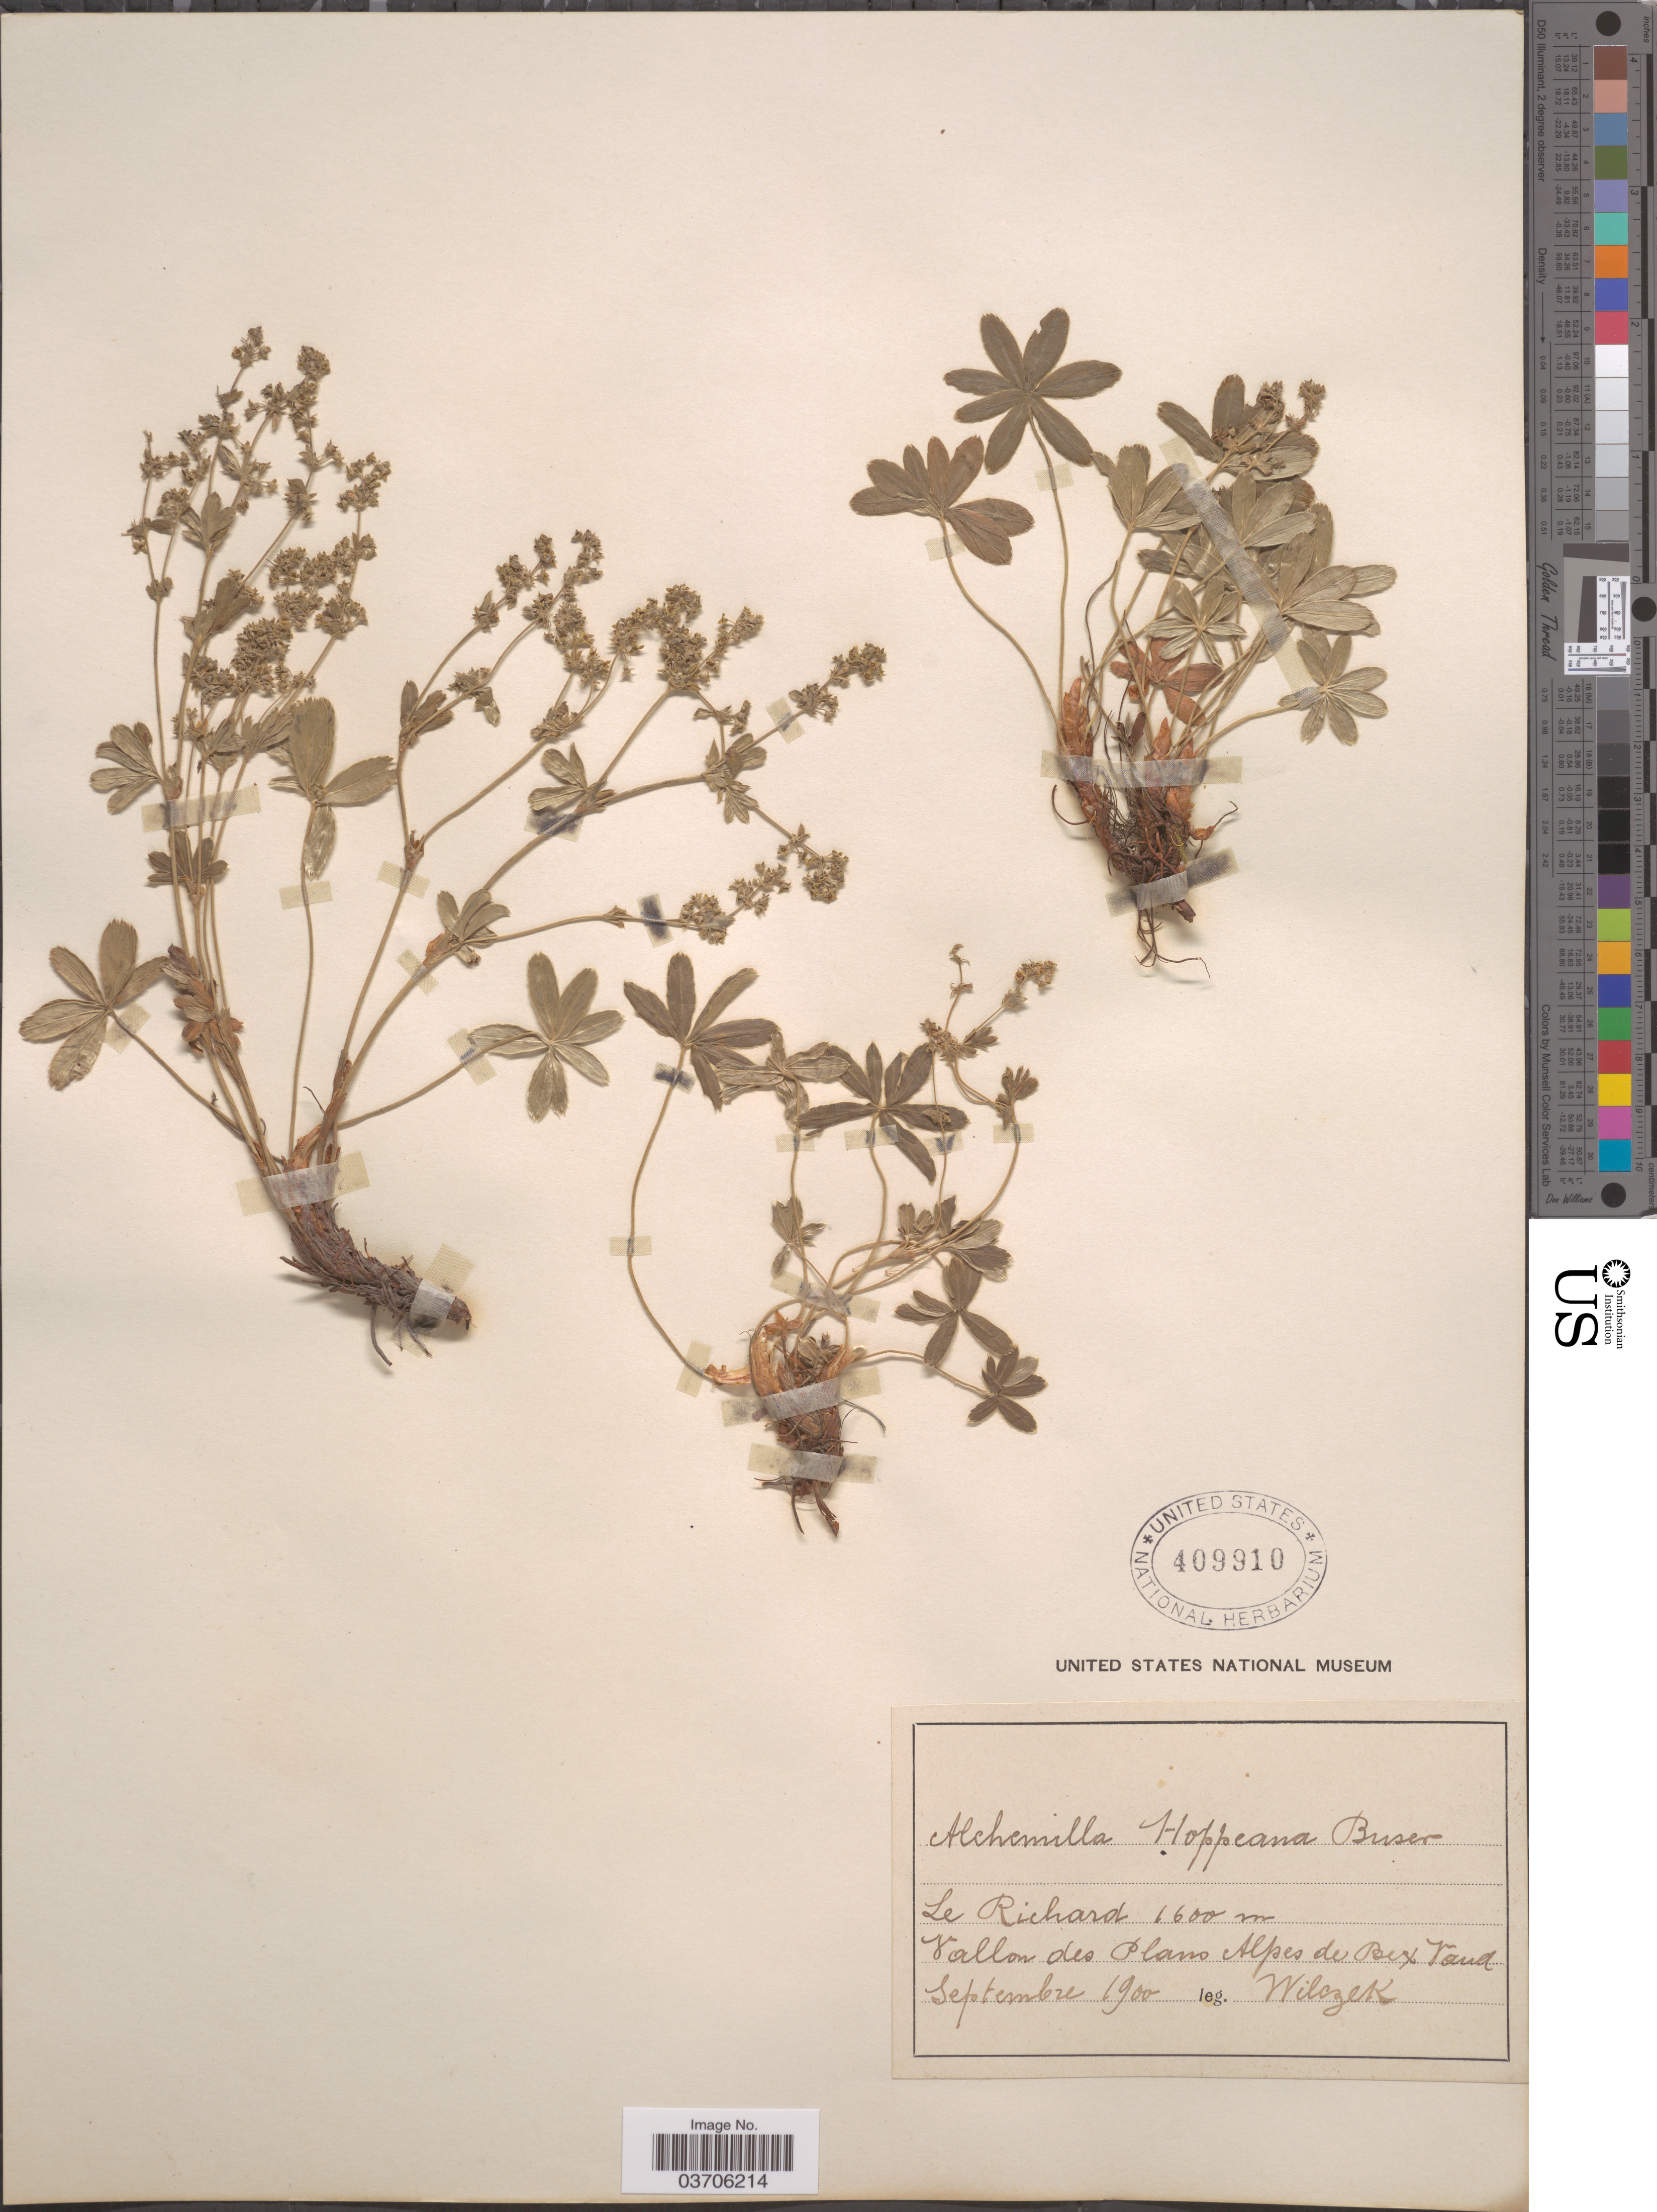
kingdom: Plantae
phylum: Tracheophyta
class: Magnoliopsida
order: Rosales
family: Rosaceae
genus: Alchemilla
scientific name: Alchemilla hoppeana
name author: (Rchb.) Dalla Torre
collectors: Wilczek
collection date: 1900-09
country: Switzerland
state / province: Vaud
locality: Le Richard. Vallon des Plans Alpes de Bex Vaud.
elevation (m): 1600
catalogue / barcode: US 409910